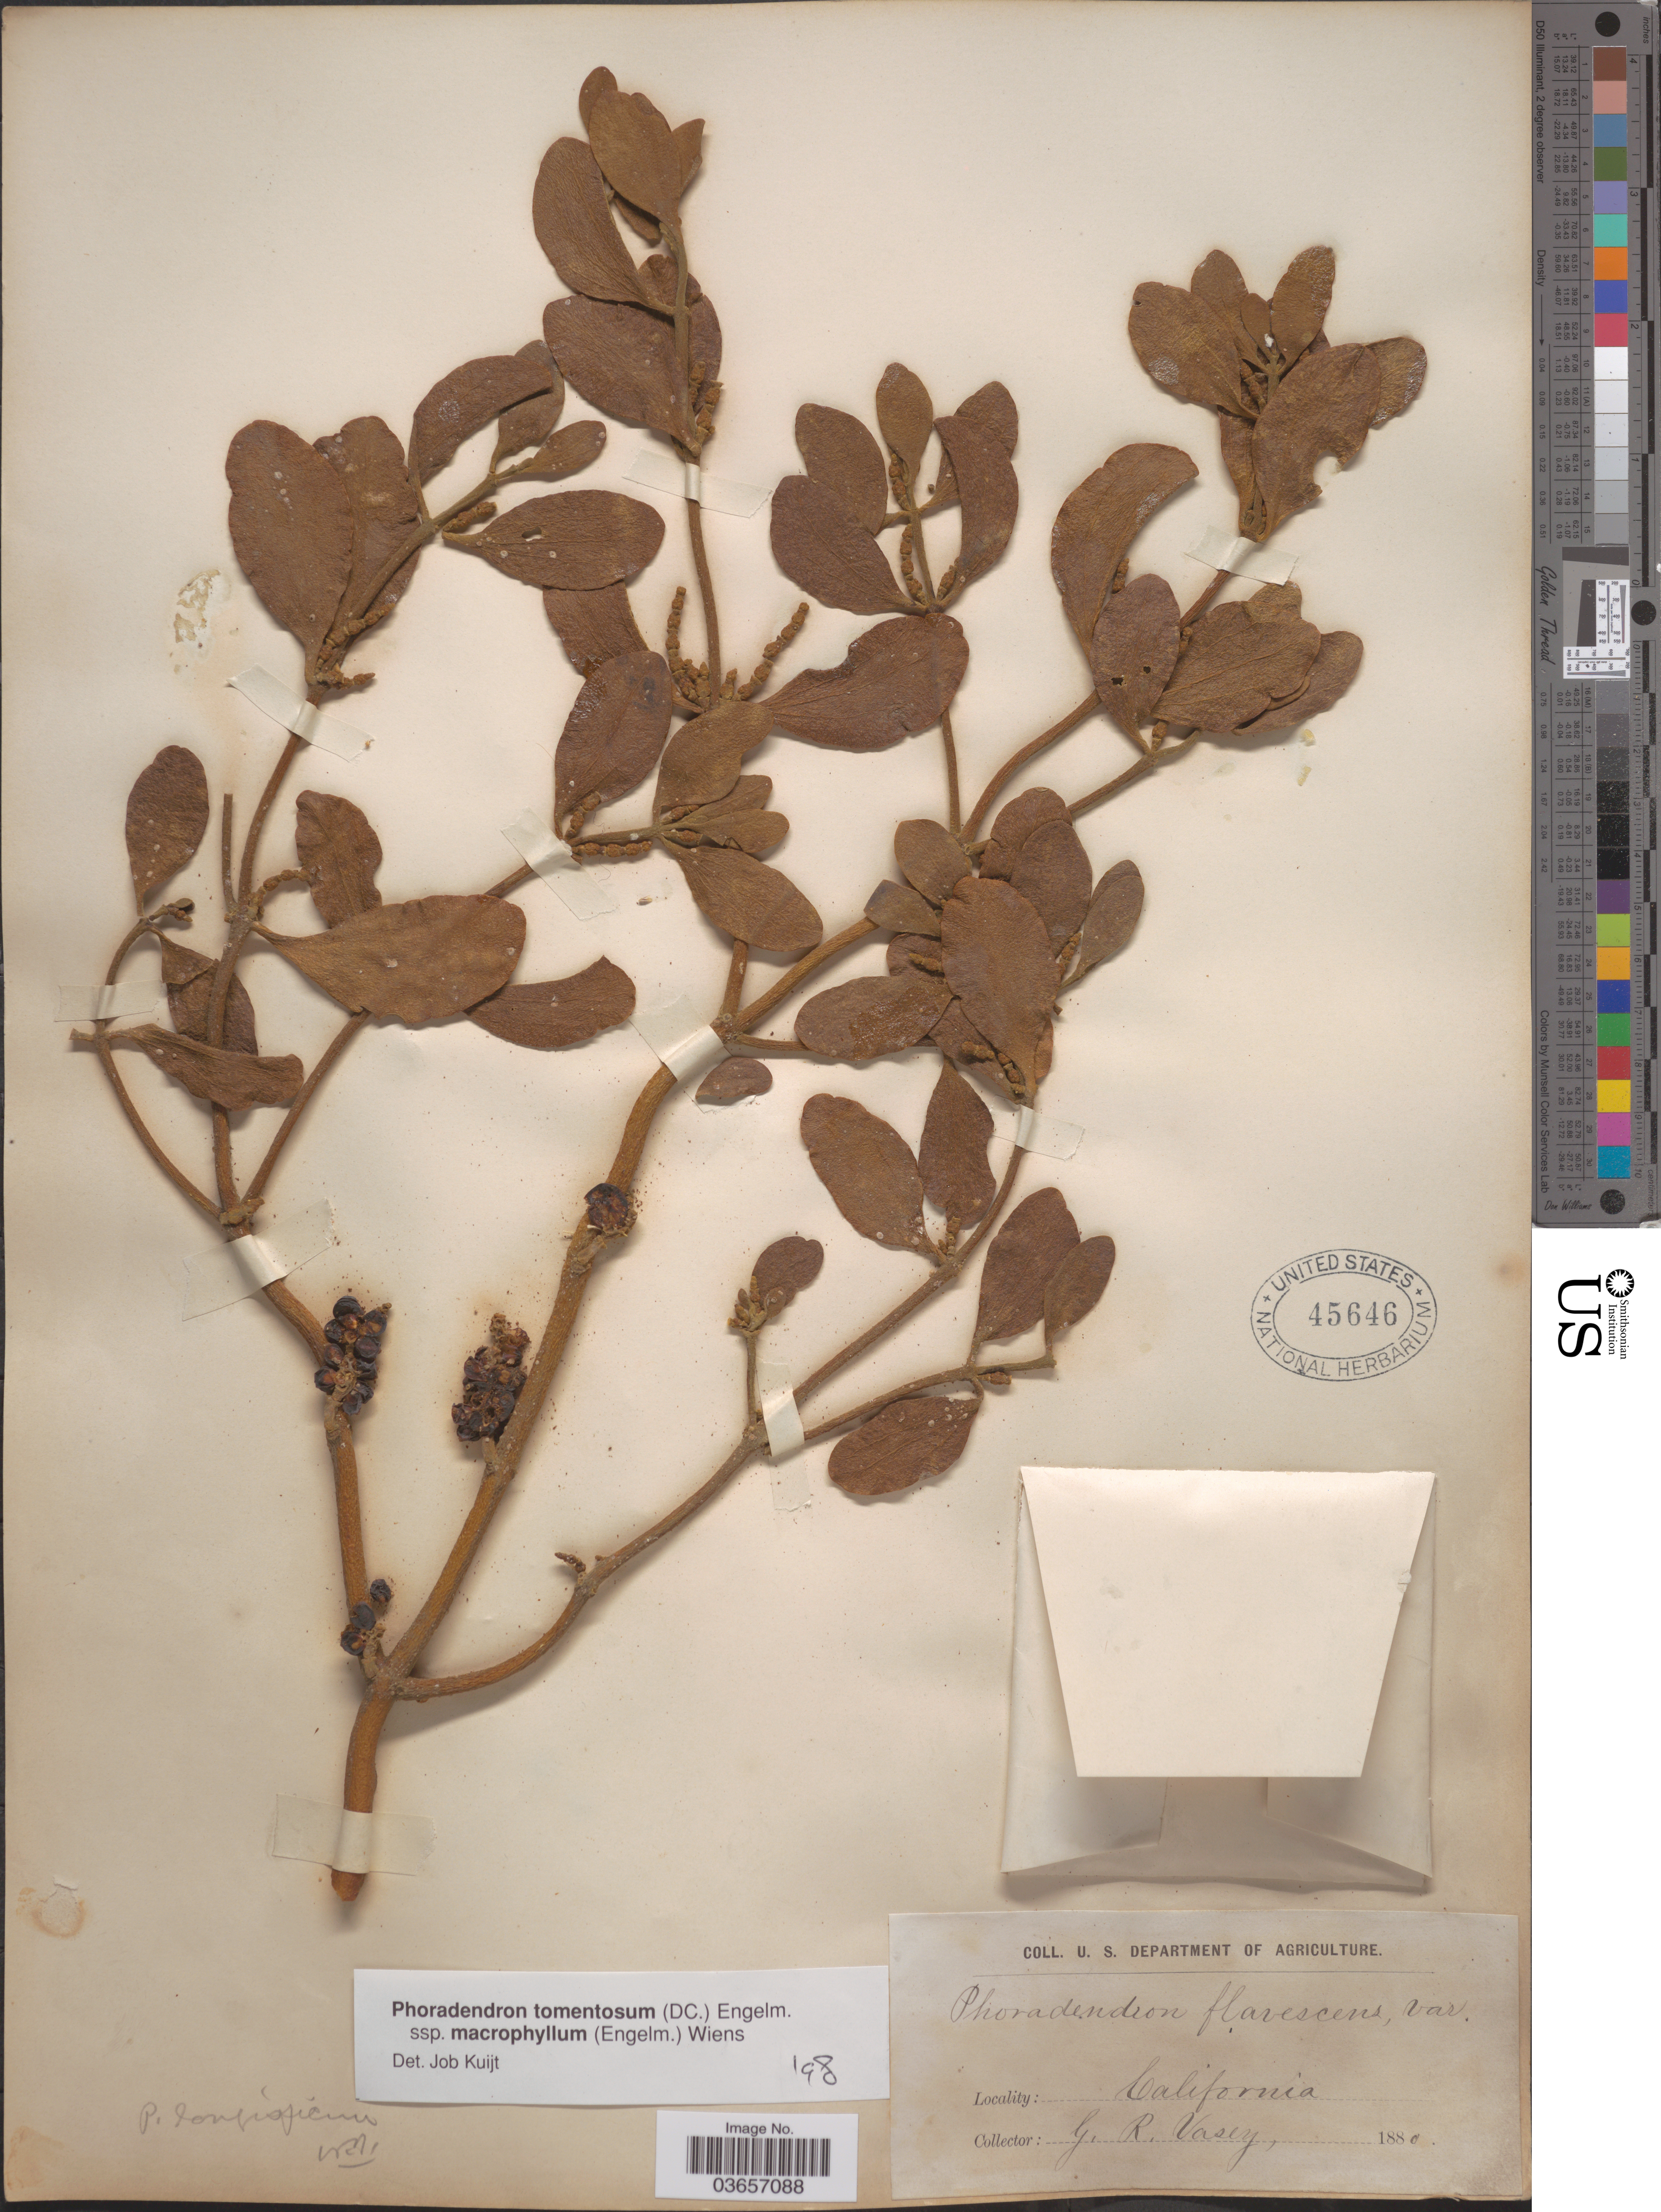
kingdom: Plantae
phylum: Tracheophyta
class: Magnoliopsida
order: Santalales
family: Viscaceae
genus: Phoradendron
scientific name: Phoradendron tomentosum subsp. macrophyllum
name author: DC.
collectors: G. R. Vasey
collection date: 1880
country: United States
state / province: California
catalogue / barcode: US 45646